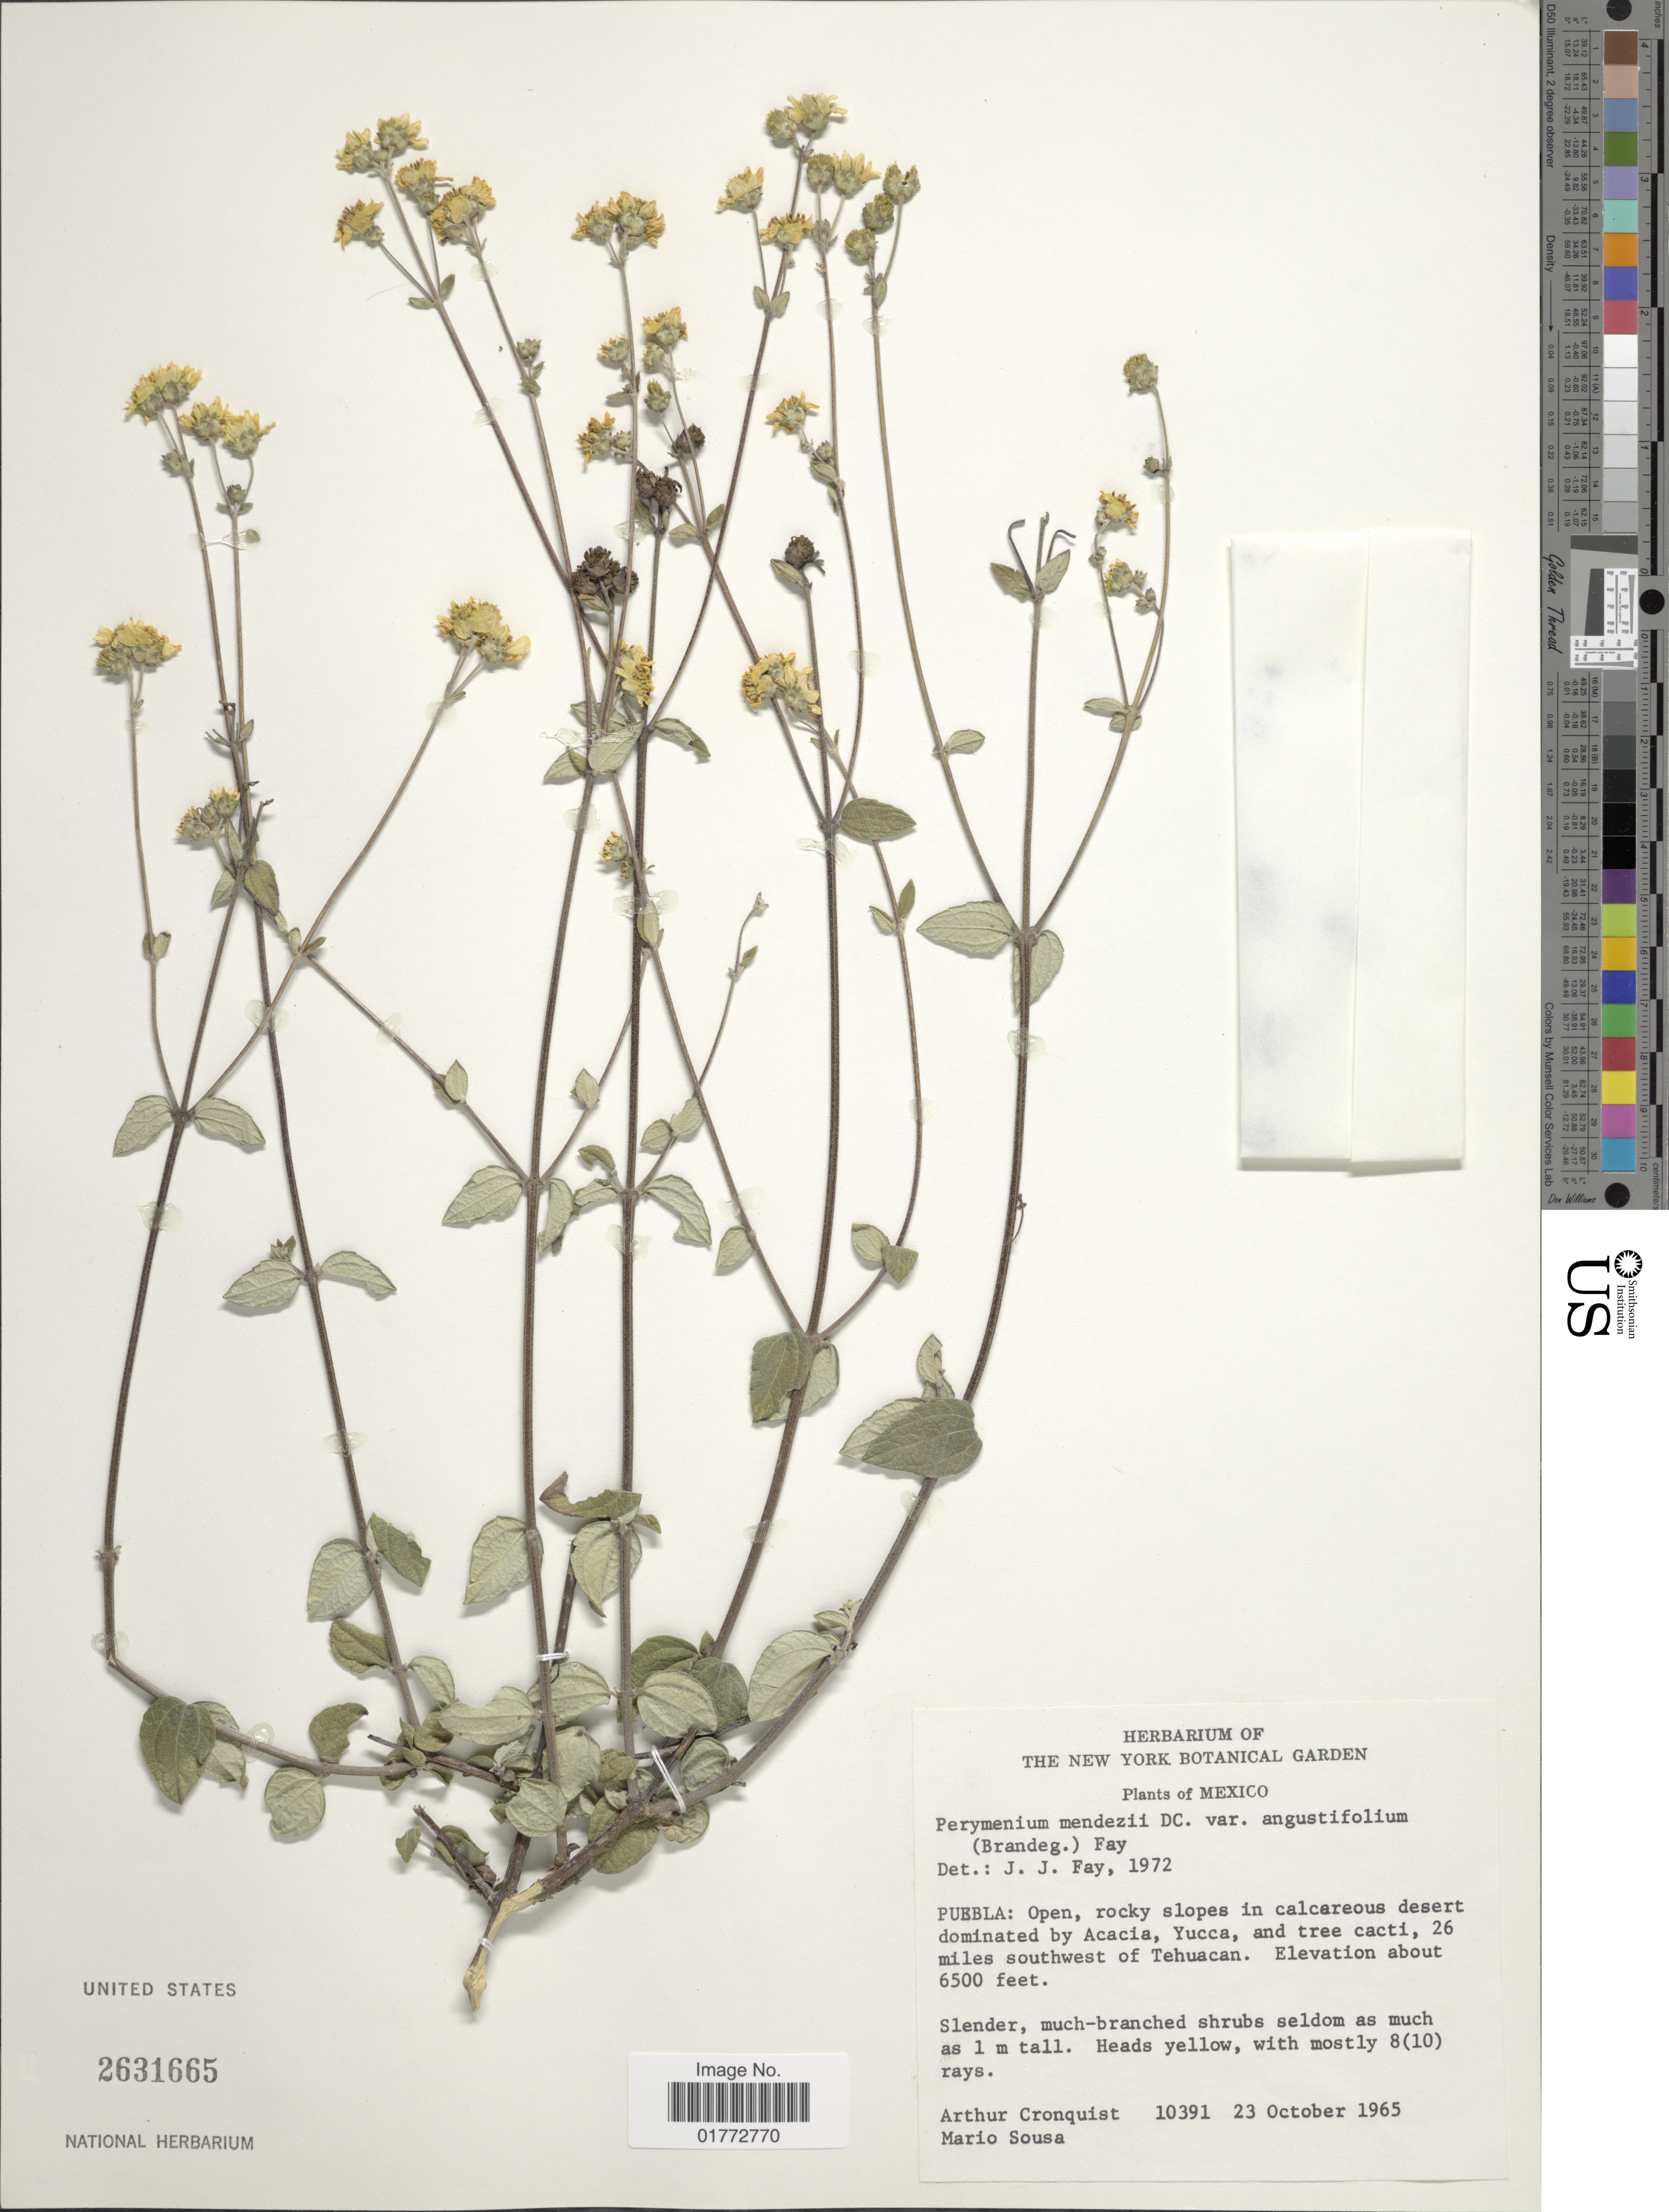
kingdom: Plantae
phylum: Tracheophyta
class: Magnoliopsida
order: Asterales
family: Asteraceae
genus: Perymenium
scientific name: Perymenium mendezii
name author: DC.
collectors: A. J. Cronquist & M. Sousa S.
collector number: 10391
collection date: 1965-10-23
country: Mexico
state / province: Puebla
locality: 26 miles southwest of Tehuacan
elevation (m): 1981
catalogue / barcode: US 2631665